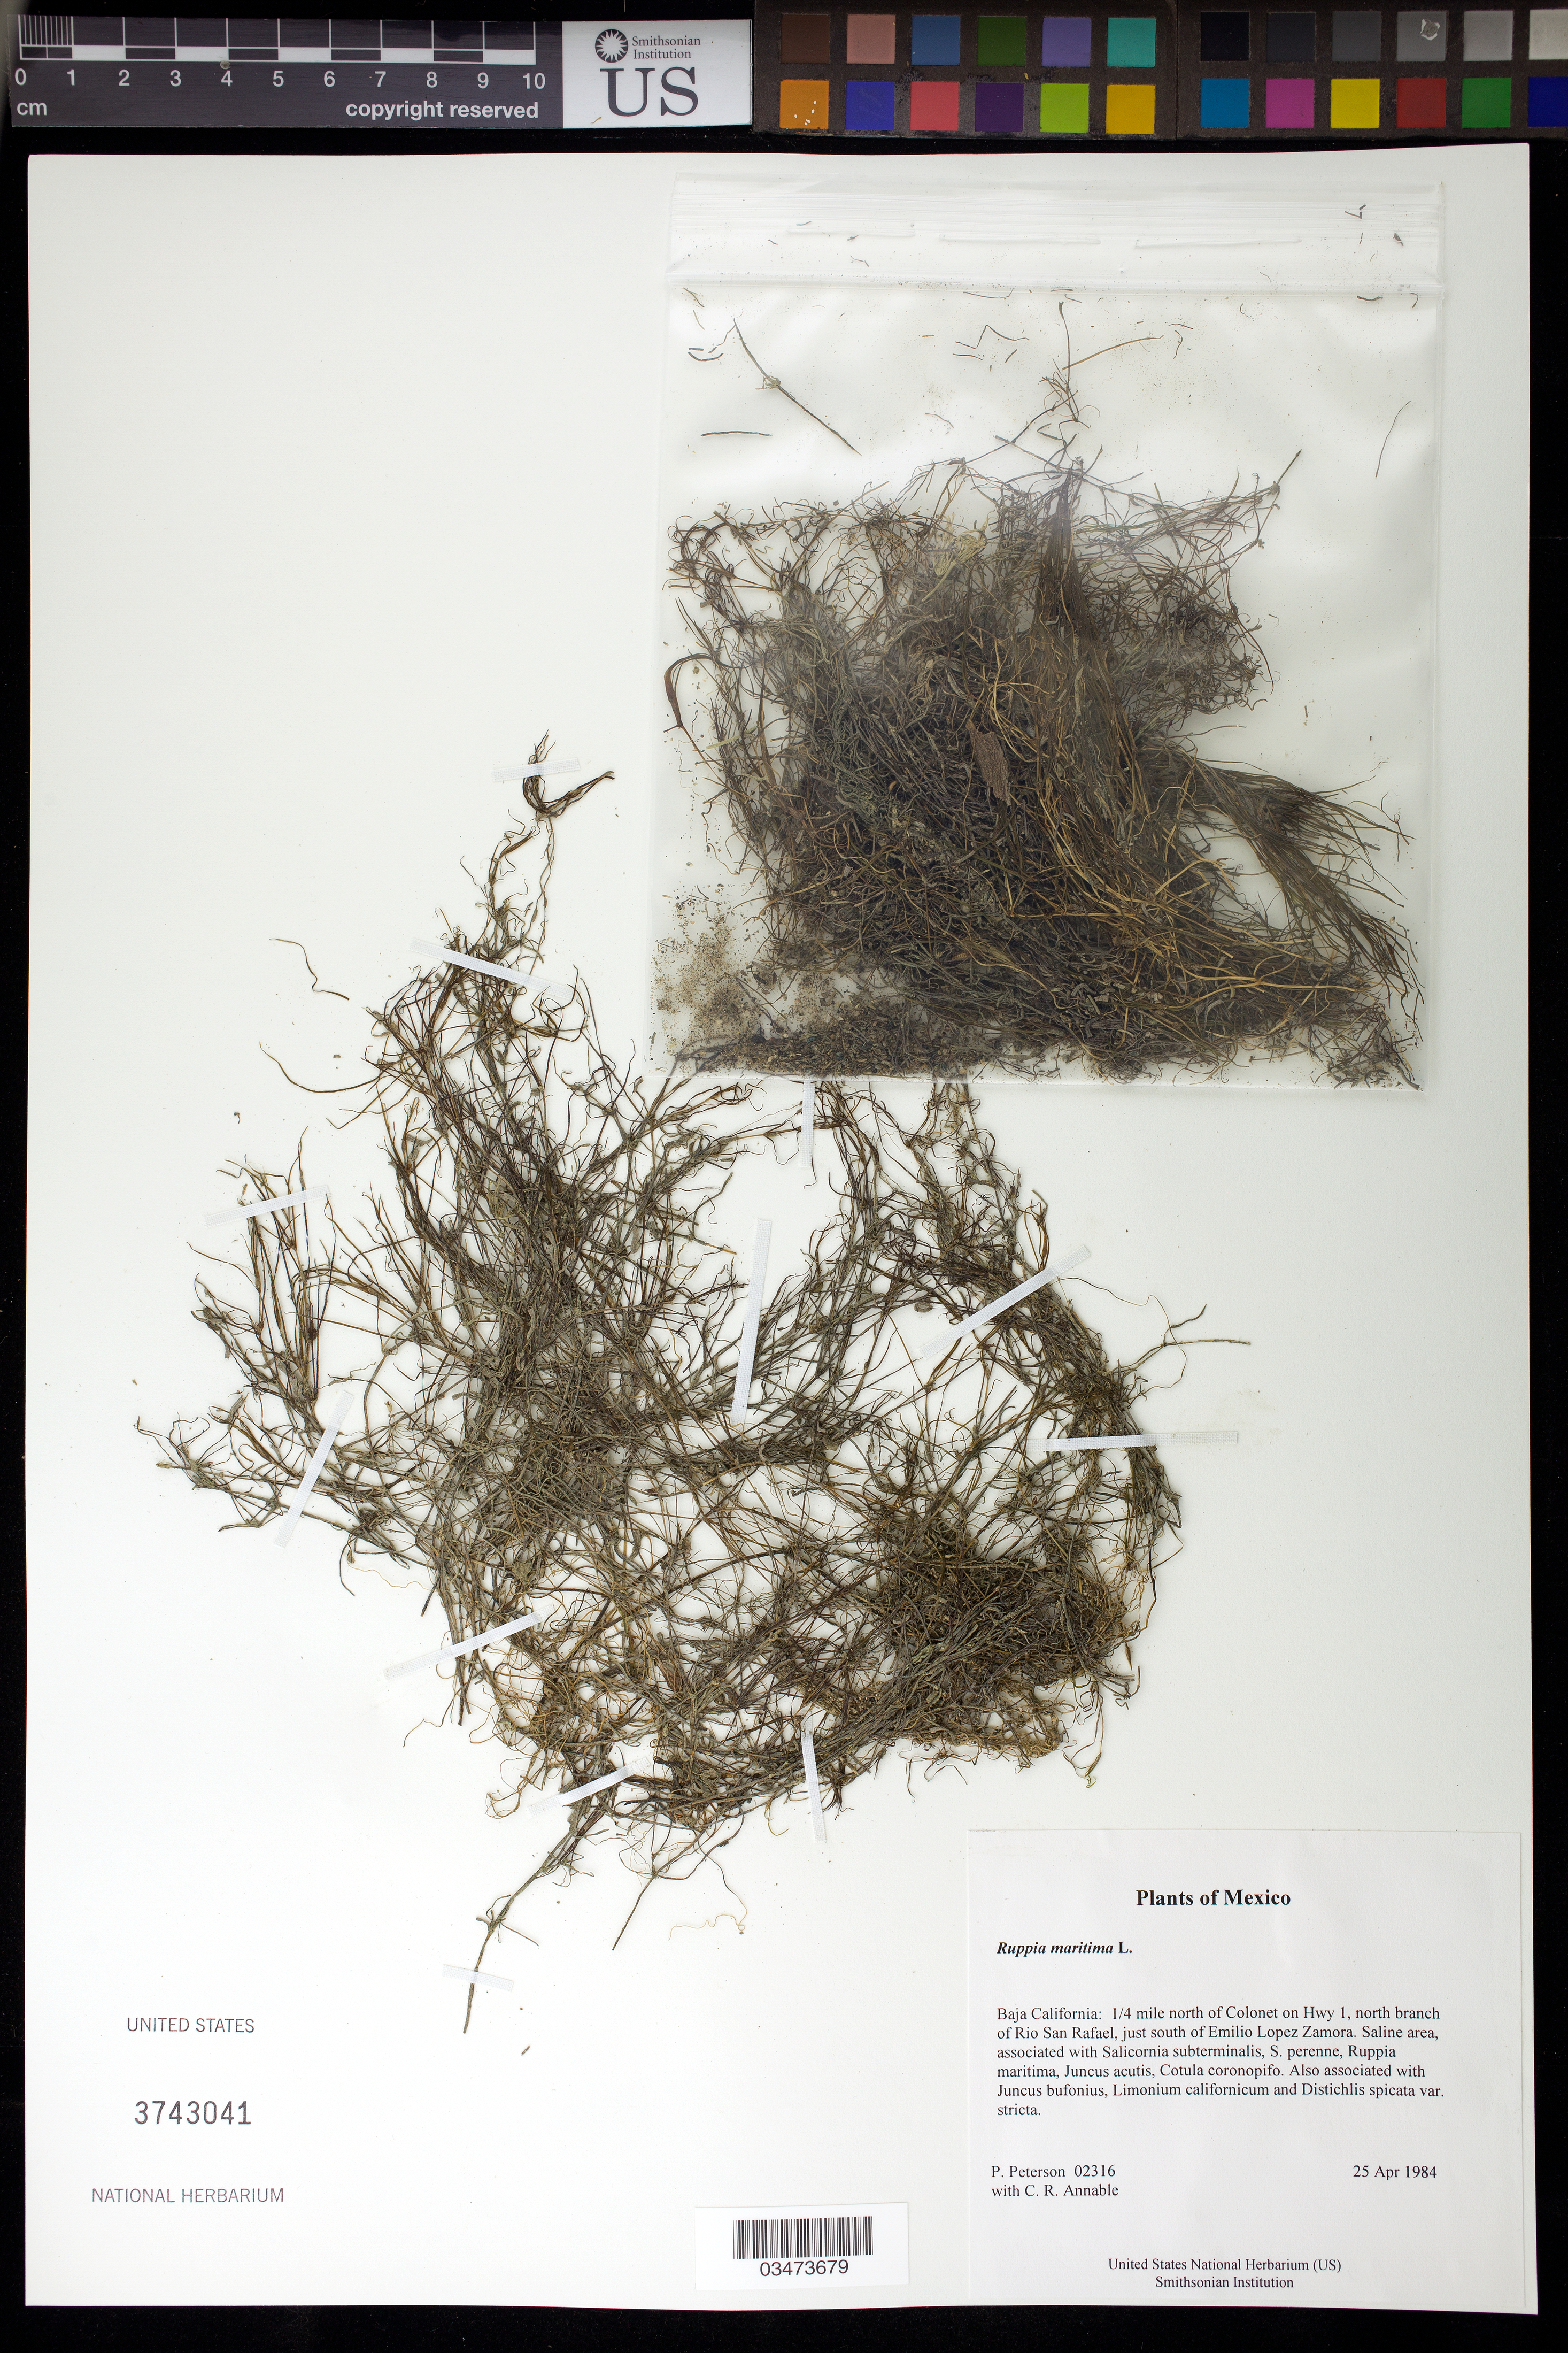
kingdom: Plantae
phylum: Tracheophyta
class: Liliopsida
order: Alismatales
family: Ruppiaceae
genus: Ruppia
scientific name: Ruppia maritima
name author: L.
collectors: P. M. Peterson & C. R. Annable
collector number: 02316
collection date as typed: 25 Apr 1984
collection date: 1984-04-25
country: Mexico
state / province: Baja California Norte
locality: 1/4 mile north of Colonet on Hwy 1, north branch of Rio San Rafael, just south of Emilio Lopez Zamora.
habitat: Saline area, associated with Salicornia subterminalis, S. perenne, Ruppia maritima, Juncus acutis, Cotula coronopifo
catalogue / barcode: US 3743041